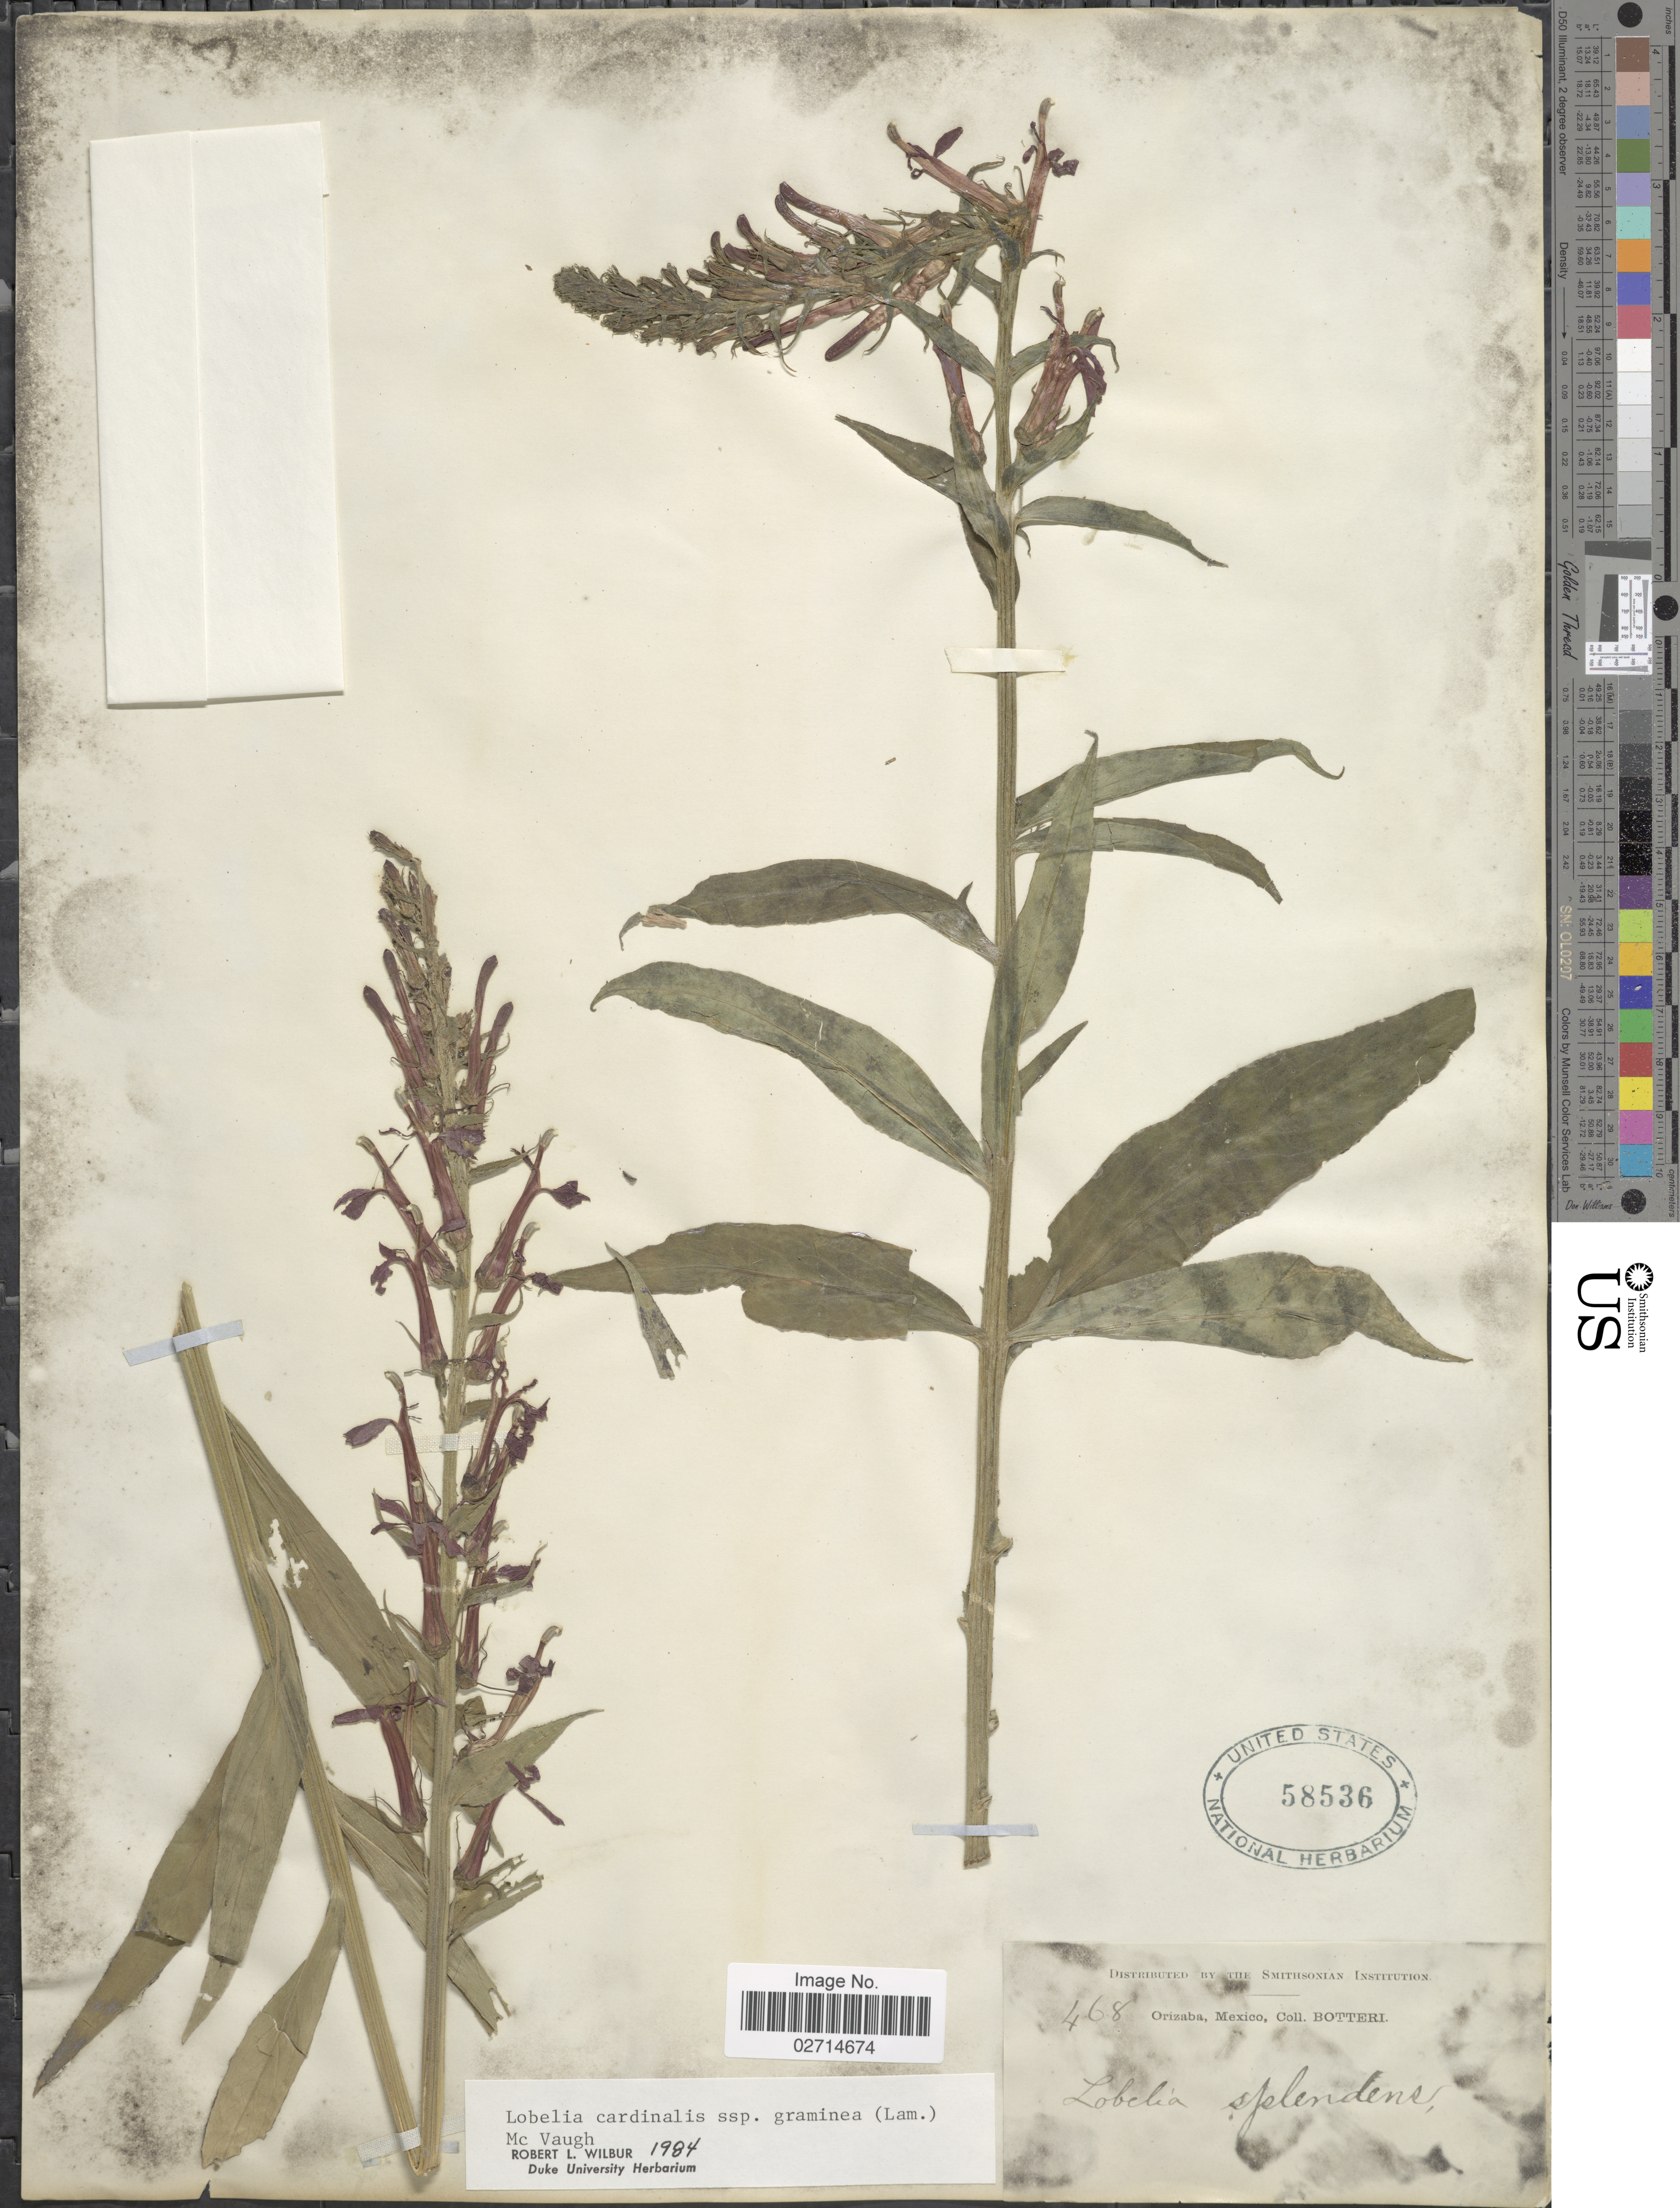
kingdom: Plantae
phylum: Tracheophyta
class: Magnoliopsida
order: Asterales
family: Campanulaceae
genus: Lobelia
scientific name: Lobelia cardinalis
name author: L.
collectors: -. Botteri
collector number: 468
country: Mexico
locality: Orizaba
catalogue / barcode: US 58536